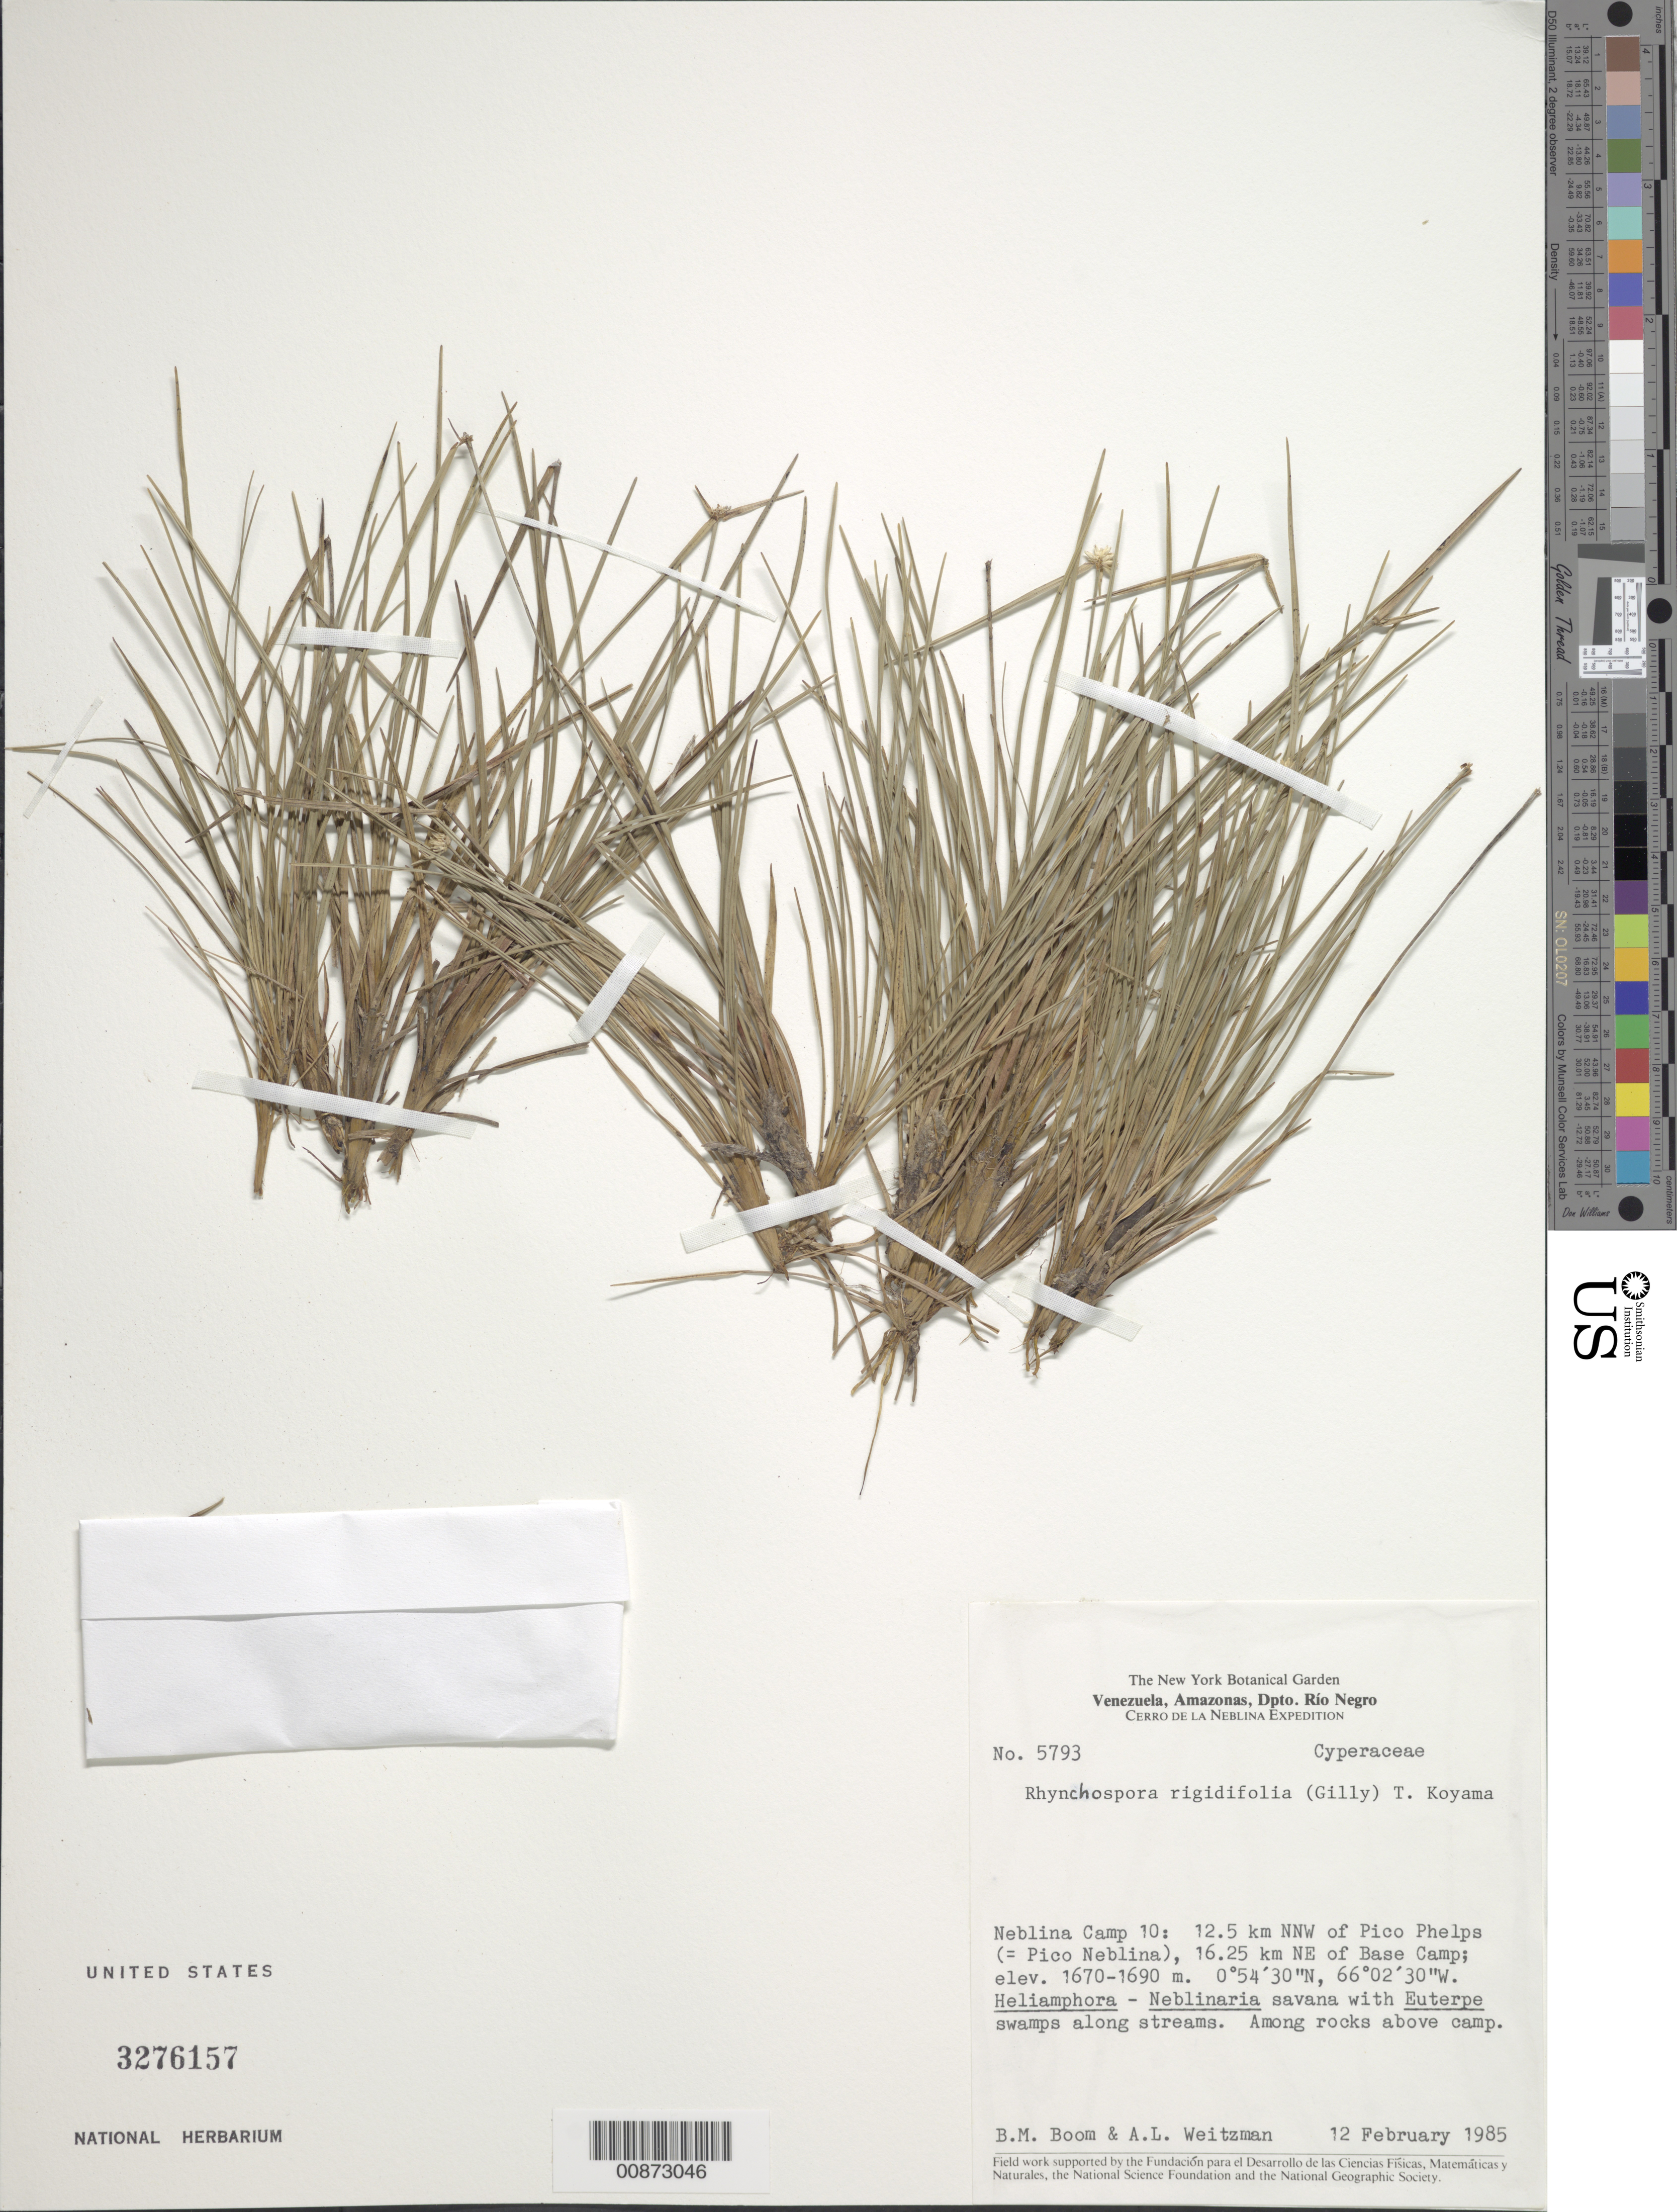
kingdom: Plantae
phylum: Tracheophyta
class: Liliopsida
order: Poales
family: Cyperaceae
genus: Rhynchospora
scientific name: Rhynchospora rigidifolia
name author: (Gilly) T. Koyama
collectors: B. M. Boom & A. L. Weitzman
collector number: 5793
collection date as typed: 12-Feb-85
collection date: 1985-02-12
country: Venezuela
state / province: Amazonas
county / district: Río Negro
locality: Neblina Camp 10. 12.5 km NNW of Pico Phelps (=Pico Neblina),16.25 km NE of Base Camp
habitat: Heliamphora-Neblinaria savanna with Euterpe swamps along streams; among rocks above camp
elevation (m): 1670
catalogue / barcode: US 3276157